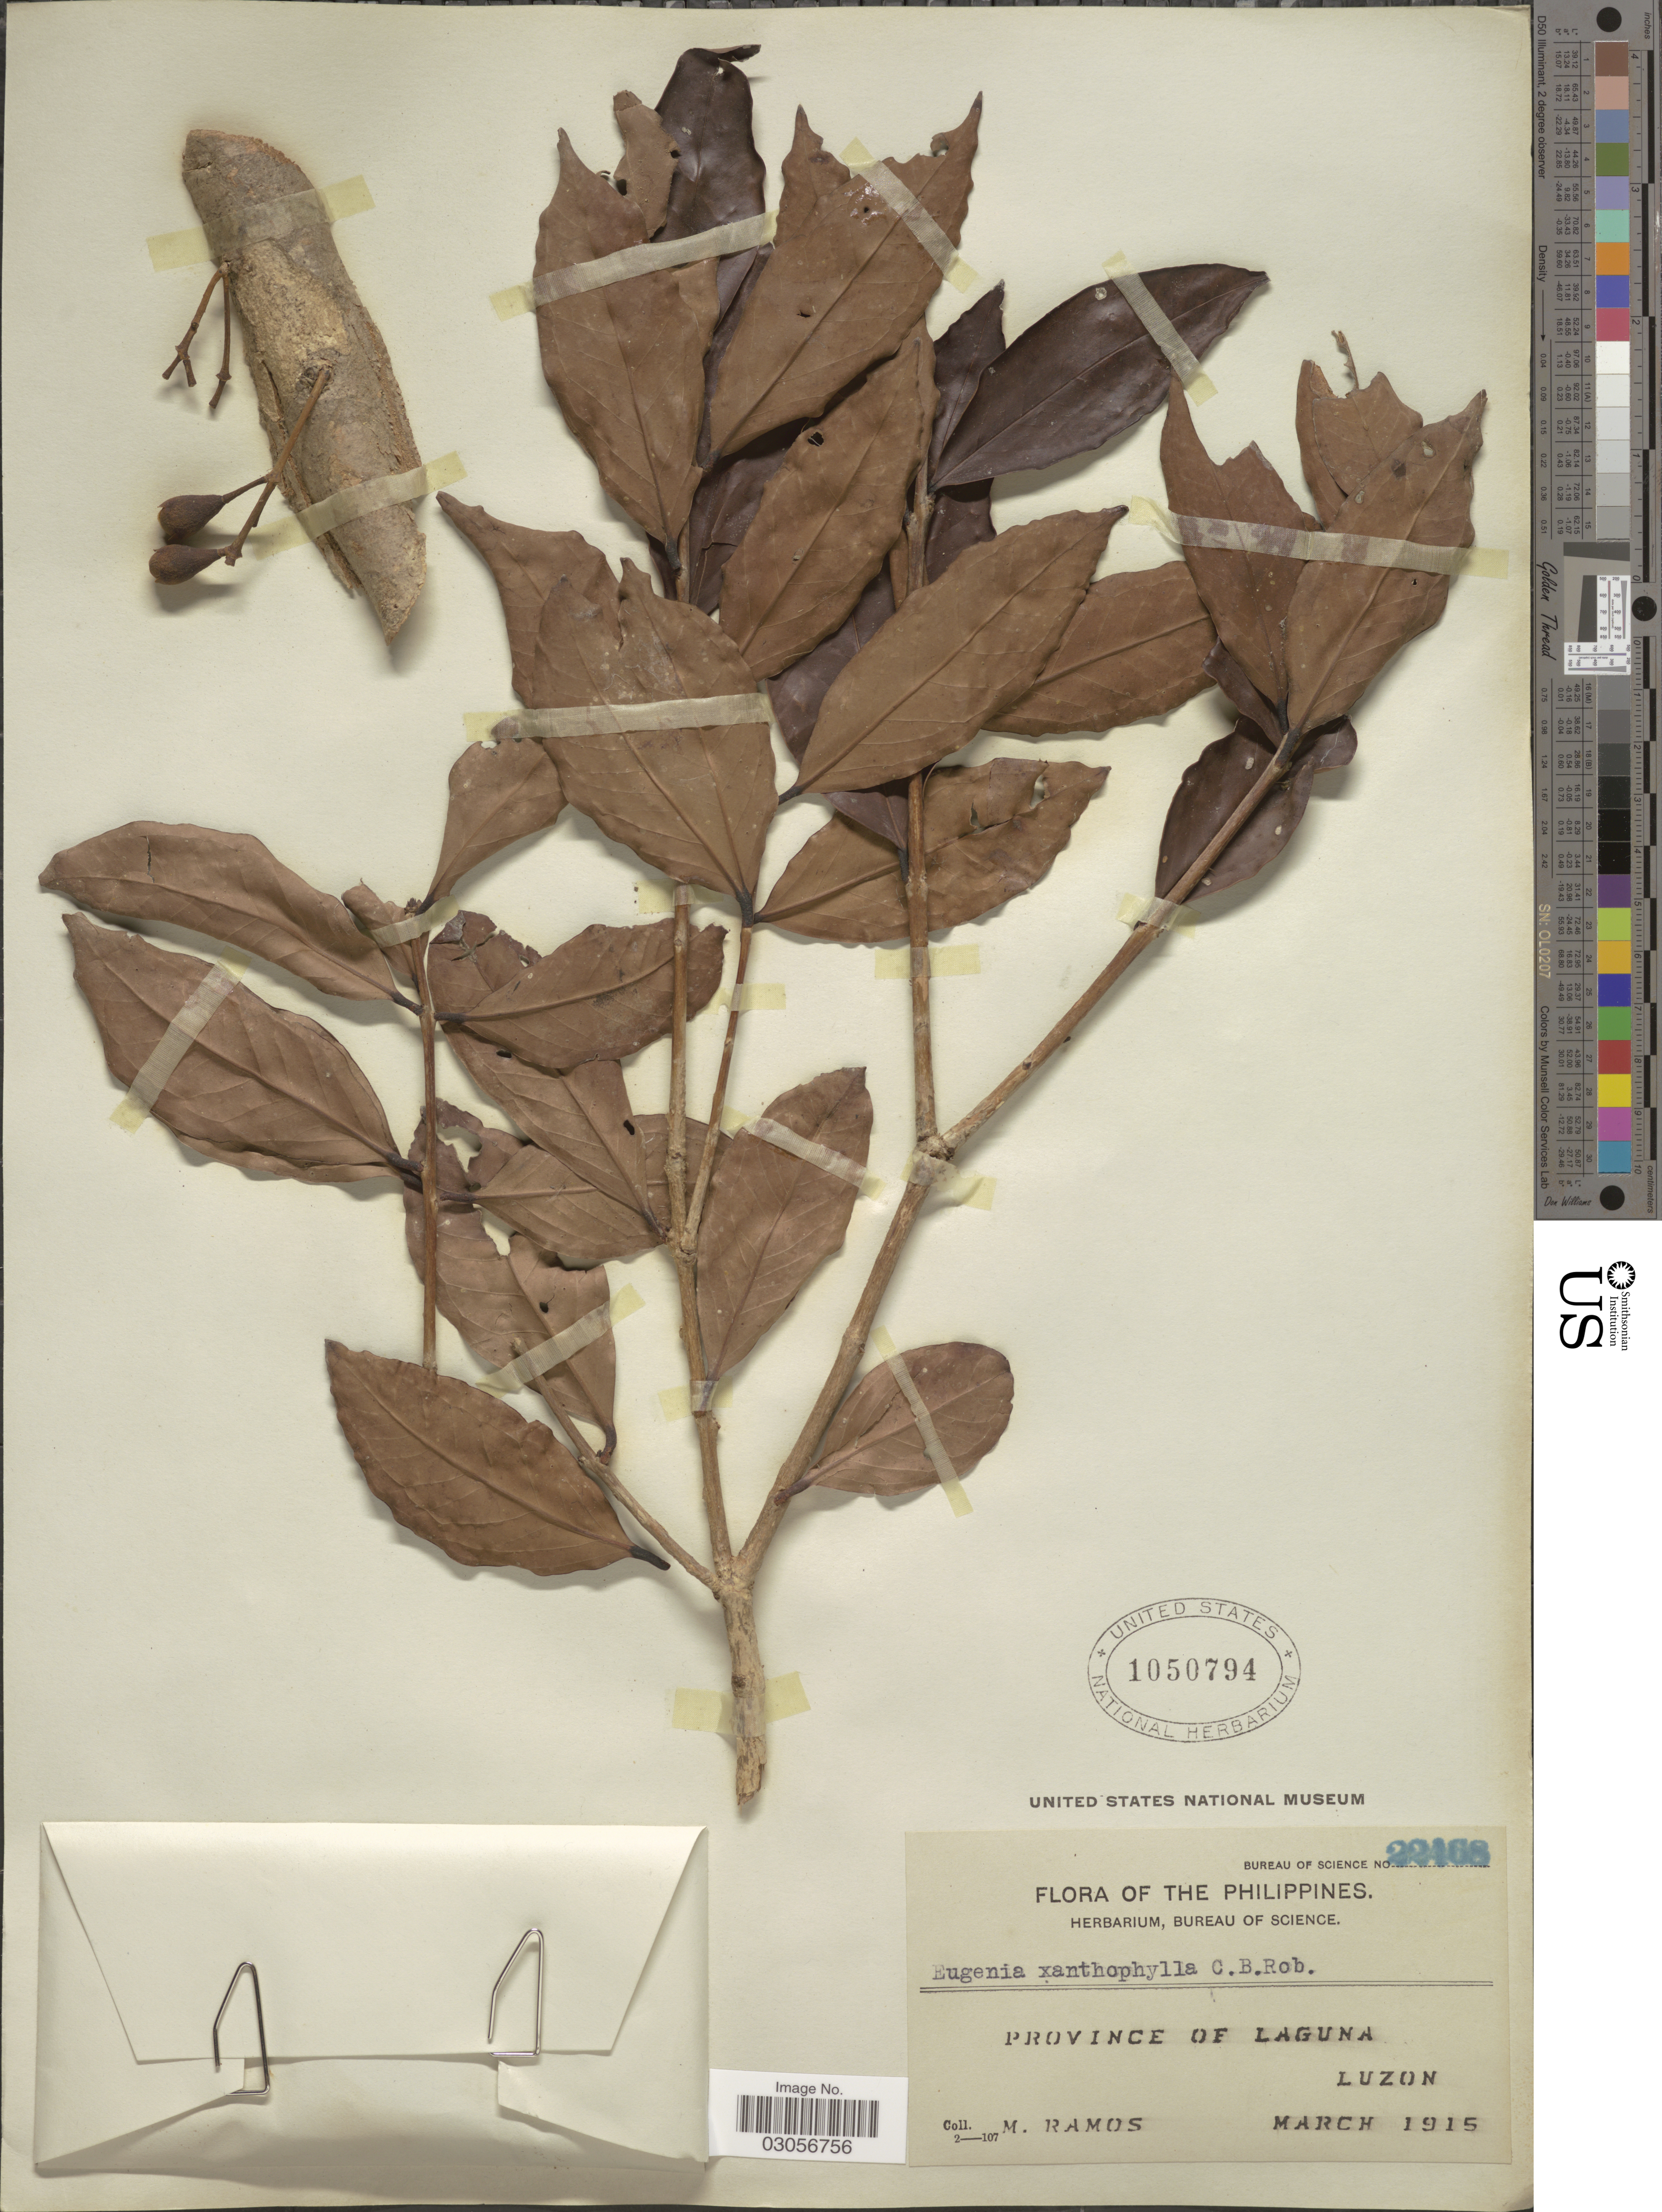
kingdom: Plantae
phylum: Tracheophyta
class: Magnoliopsida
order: Myrtales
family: Myrtaceae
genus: Syzygium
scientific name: Syzygium xanthophyllum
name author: (C.B. Rob.) Merr.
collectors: M. Ramos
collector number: Bureau of Science 22468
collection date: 1915-03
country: Philippines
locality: Province of Laguna. Luzon.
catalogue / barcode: US 1050794